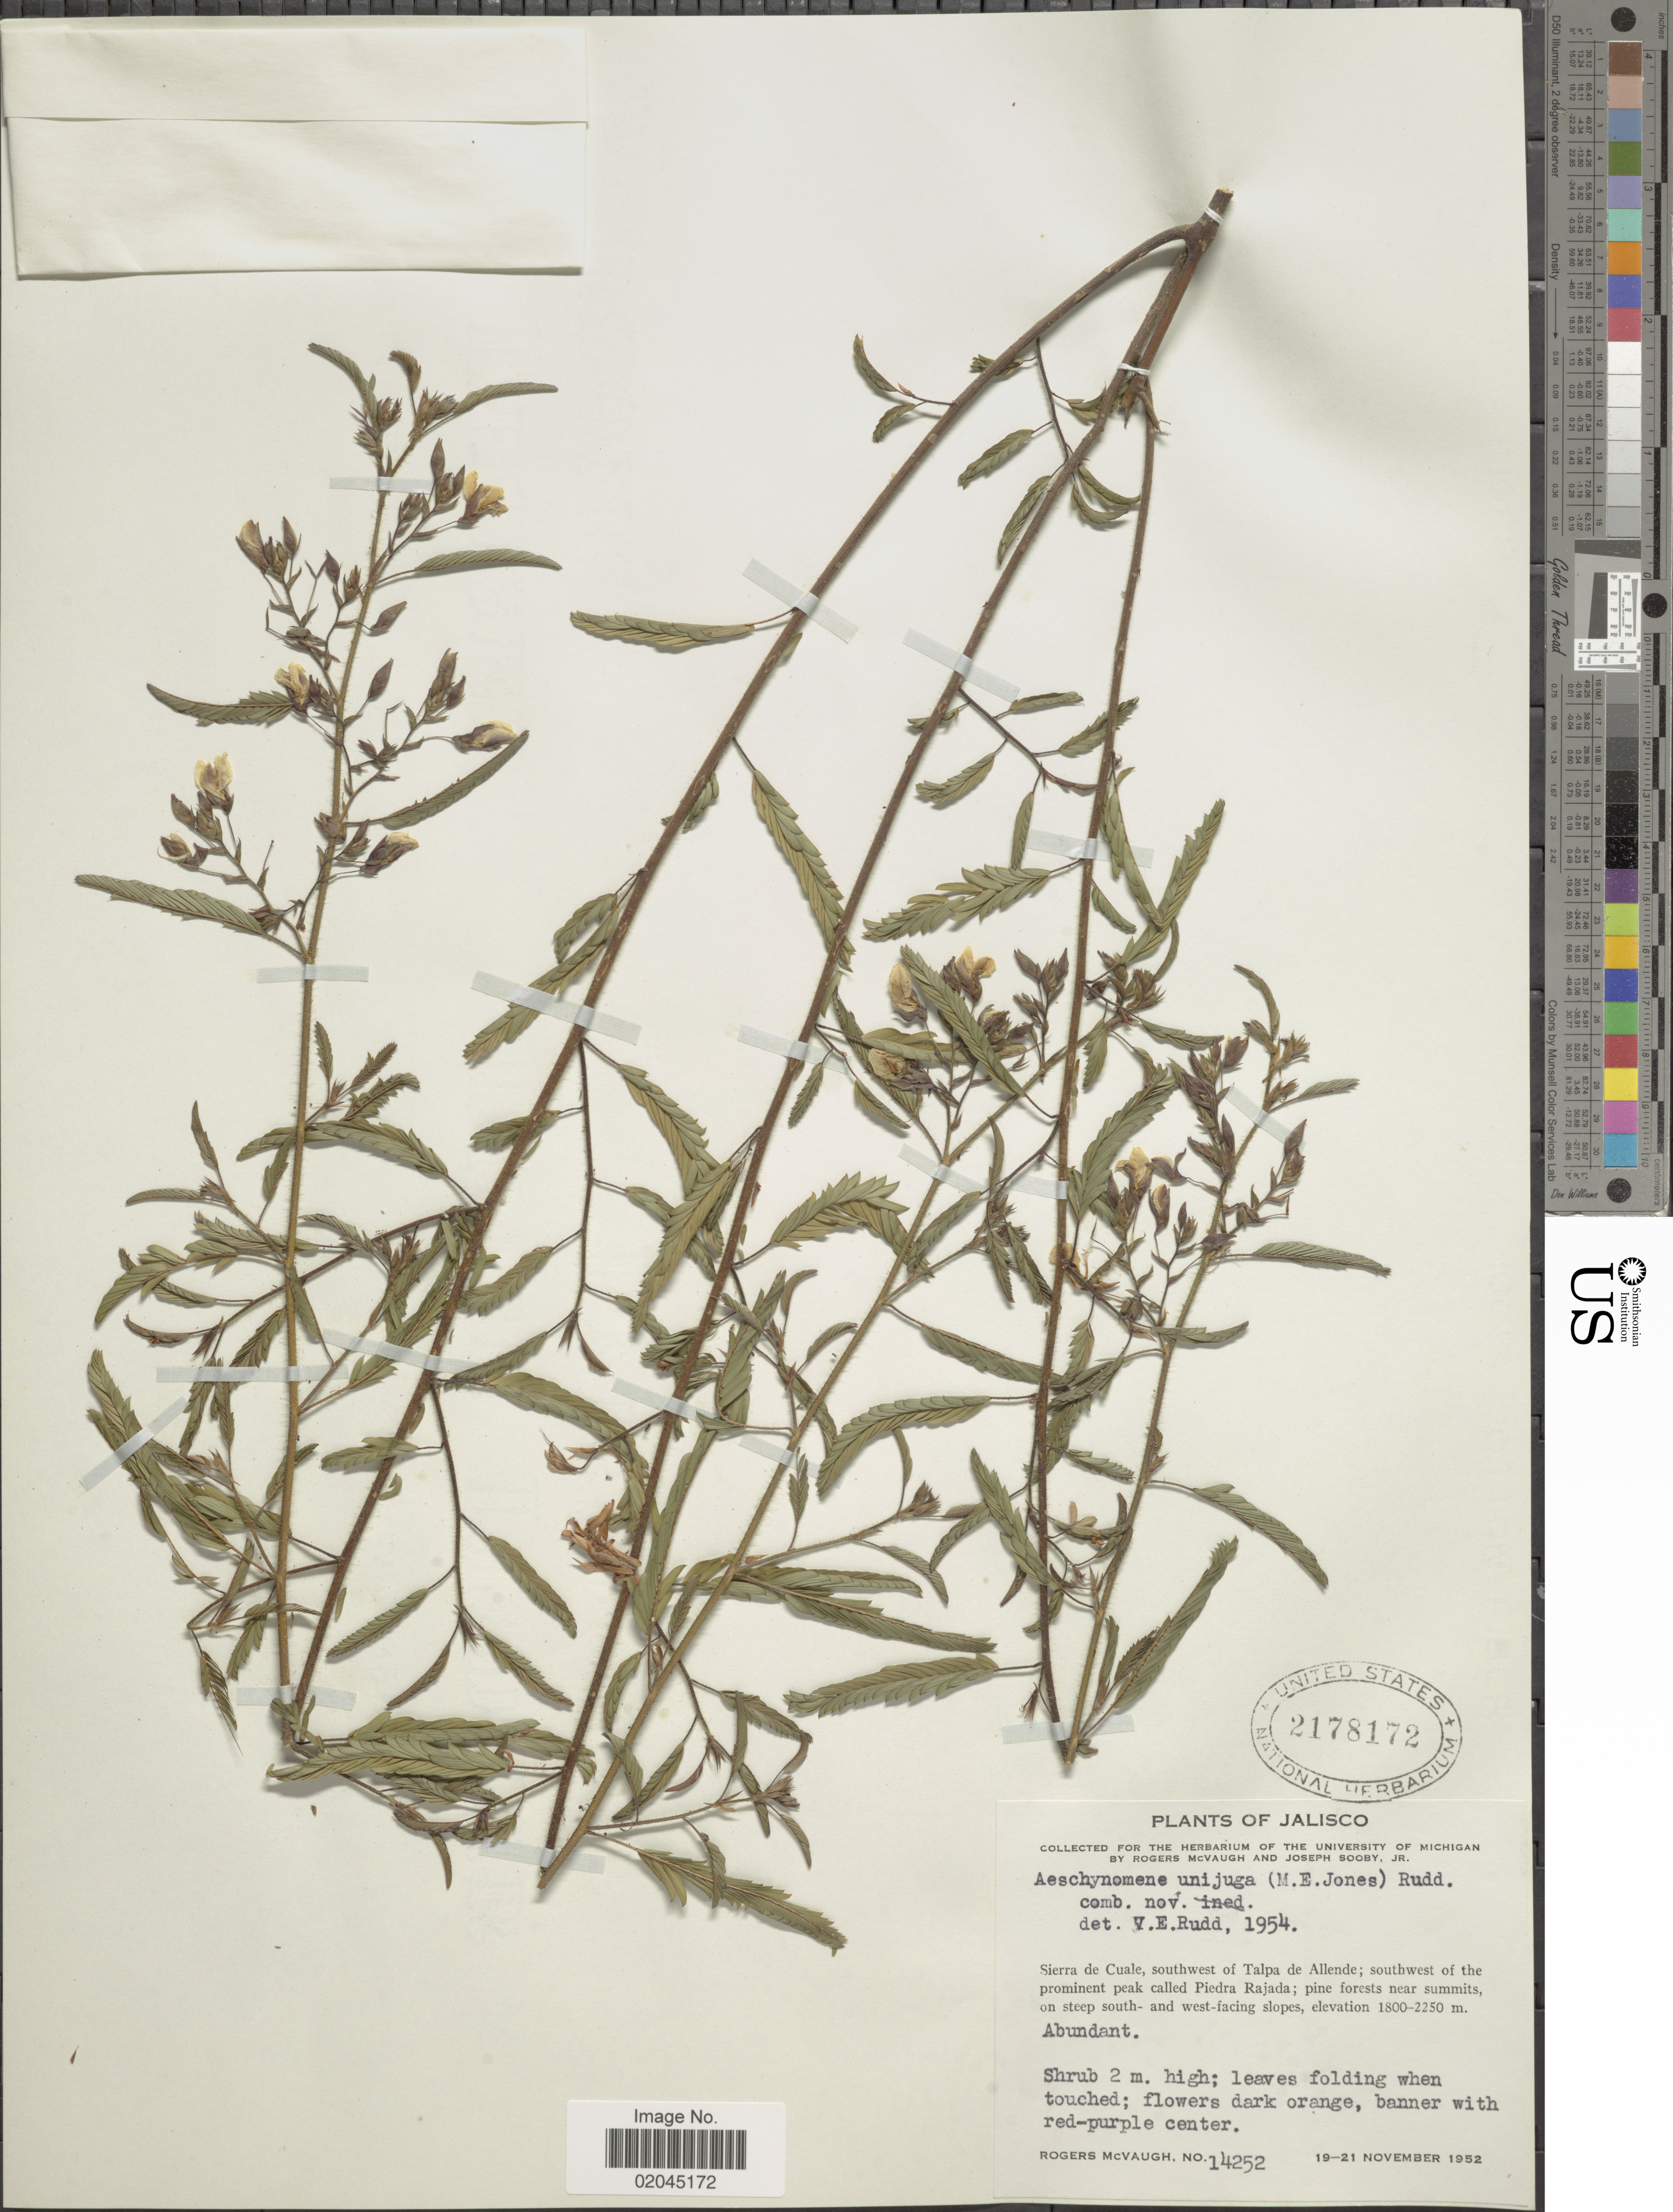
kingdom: Plantae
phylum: Tracheophyta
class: Magnoliopsida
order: Fabales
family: Fabaceae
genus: Aeschynomene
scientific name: Aeschynomene unijuga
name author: (M.E. Jones) Rudd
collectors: R. McVaugh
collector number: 14252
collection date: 1952-11-19/1952-11-21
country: Mexico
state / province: Jalisco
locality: Sierra de Cuale, southwest of Talpa de Allende; southwest of the prominent peak called Piedra Rajada; pine forest near summits on steep south- and west-facing slopes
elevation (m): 1800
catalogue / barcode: US 2178172